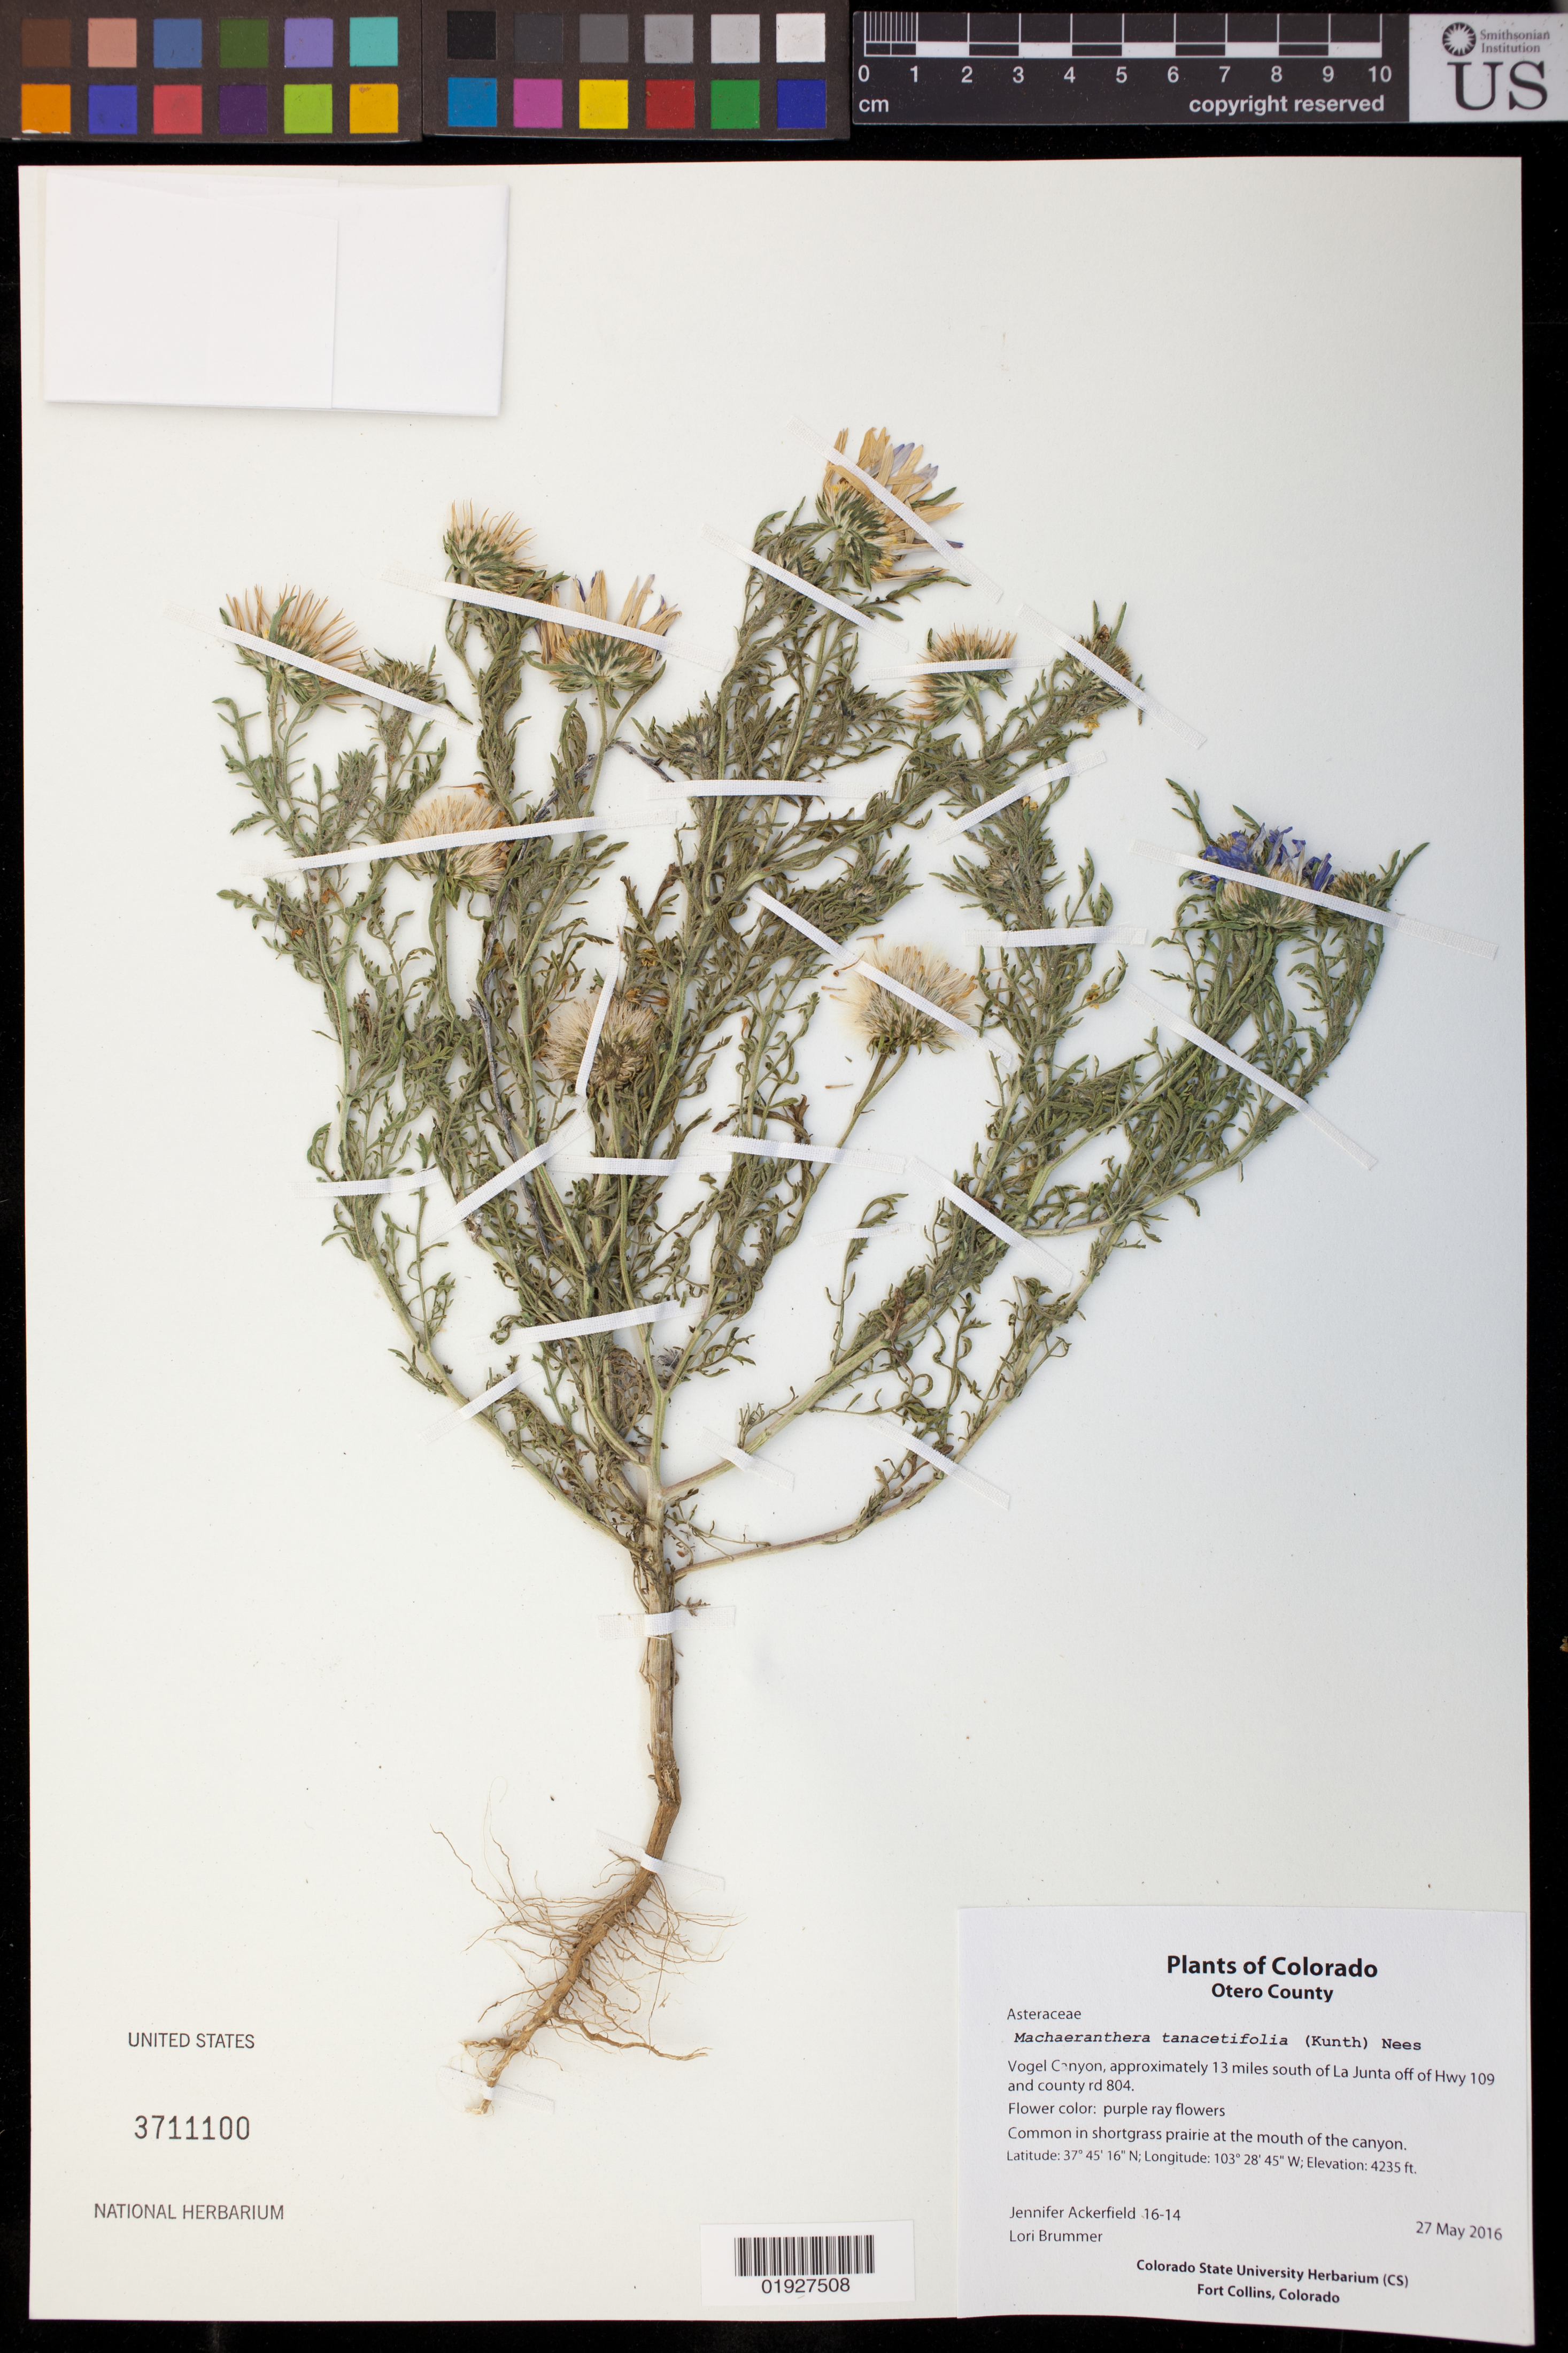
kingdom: Plantae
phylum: Tracheophyta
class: Magnoliopsida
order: Asterales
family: Asteraceae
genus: Machaeranthera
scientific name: Machaeranthera tanacetifolia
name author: (Kunth) Nees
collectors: J. Ackerfield & L. Brummer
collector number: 16-14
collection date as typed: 27 May 2016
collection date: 2016-05-27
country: United States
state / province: Colorado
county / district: Otero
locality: Vogel Canyon, Approx. 13 mi S of La Junta off of Hwy 109 and country rd 804.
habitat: Common in shortgrass prairie at the mouth of the canyon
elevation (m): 1291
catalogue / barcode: US 3711100